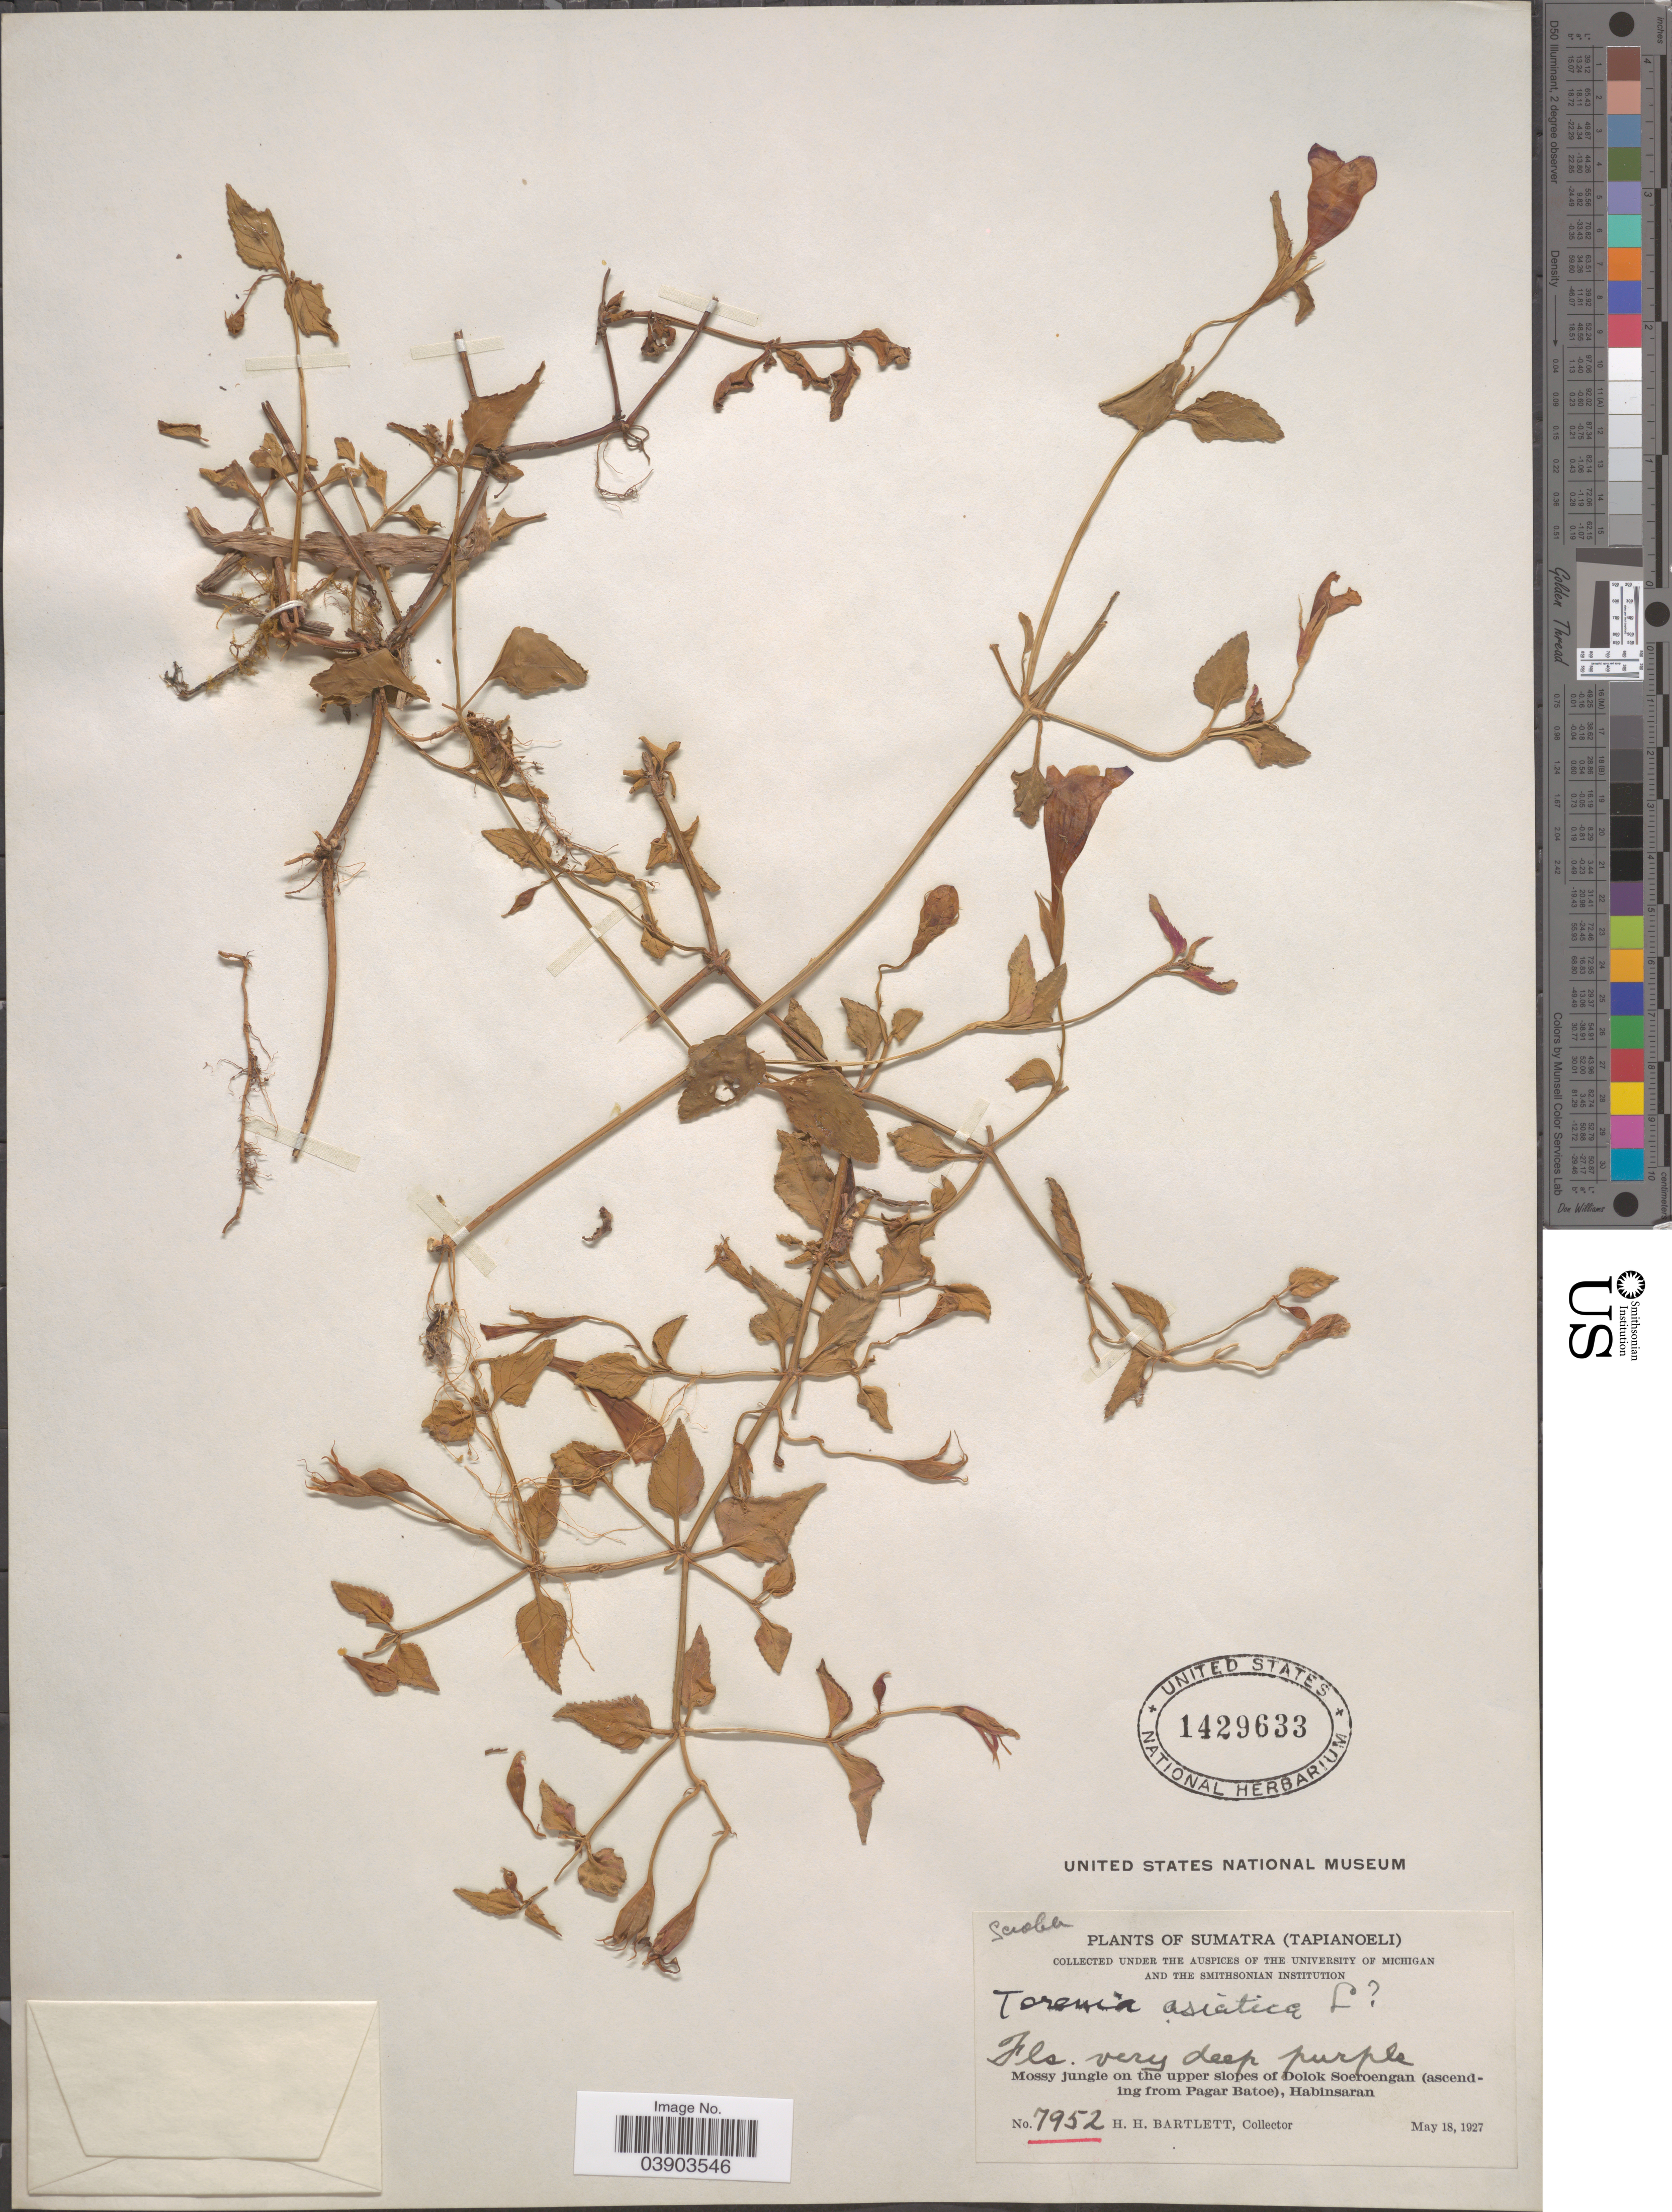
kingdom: Plantae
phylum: Tracheophyta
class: Magnoliopsida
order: Lamiales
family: Linderniaceae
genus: Torenia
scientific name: Torenia asiatica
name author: L.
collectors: H. H. Bartlett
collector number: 7952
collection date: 1927-05-18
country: Indonesia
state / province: Sumatra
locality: Tapianoeli. On the upper slopes of Dolok Soeroengan (ascending from Pagar Batoe), Habinsaran.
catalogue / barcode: US 1429633